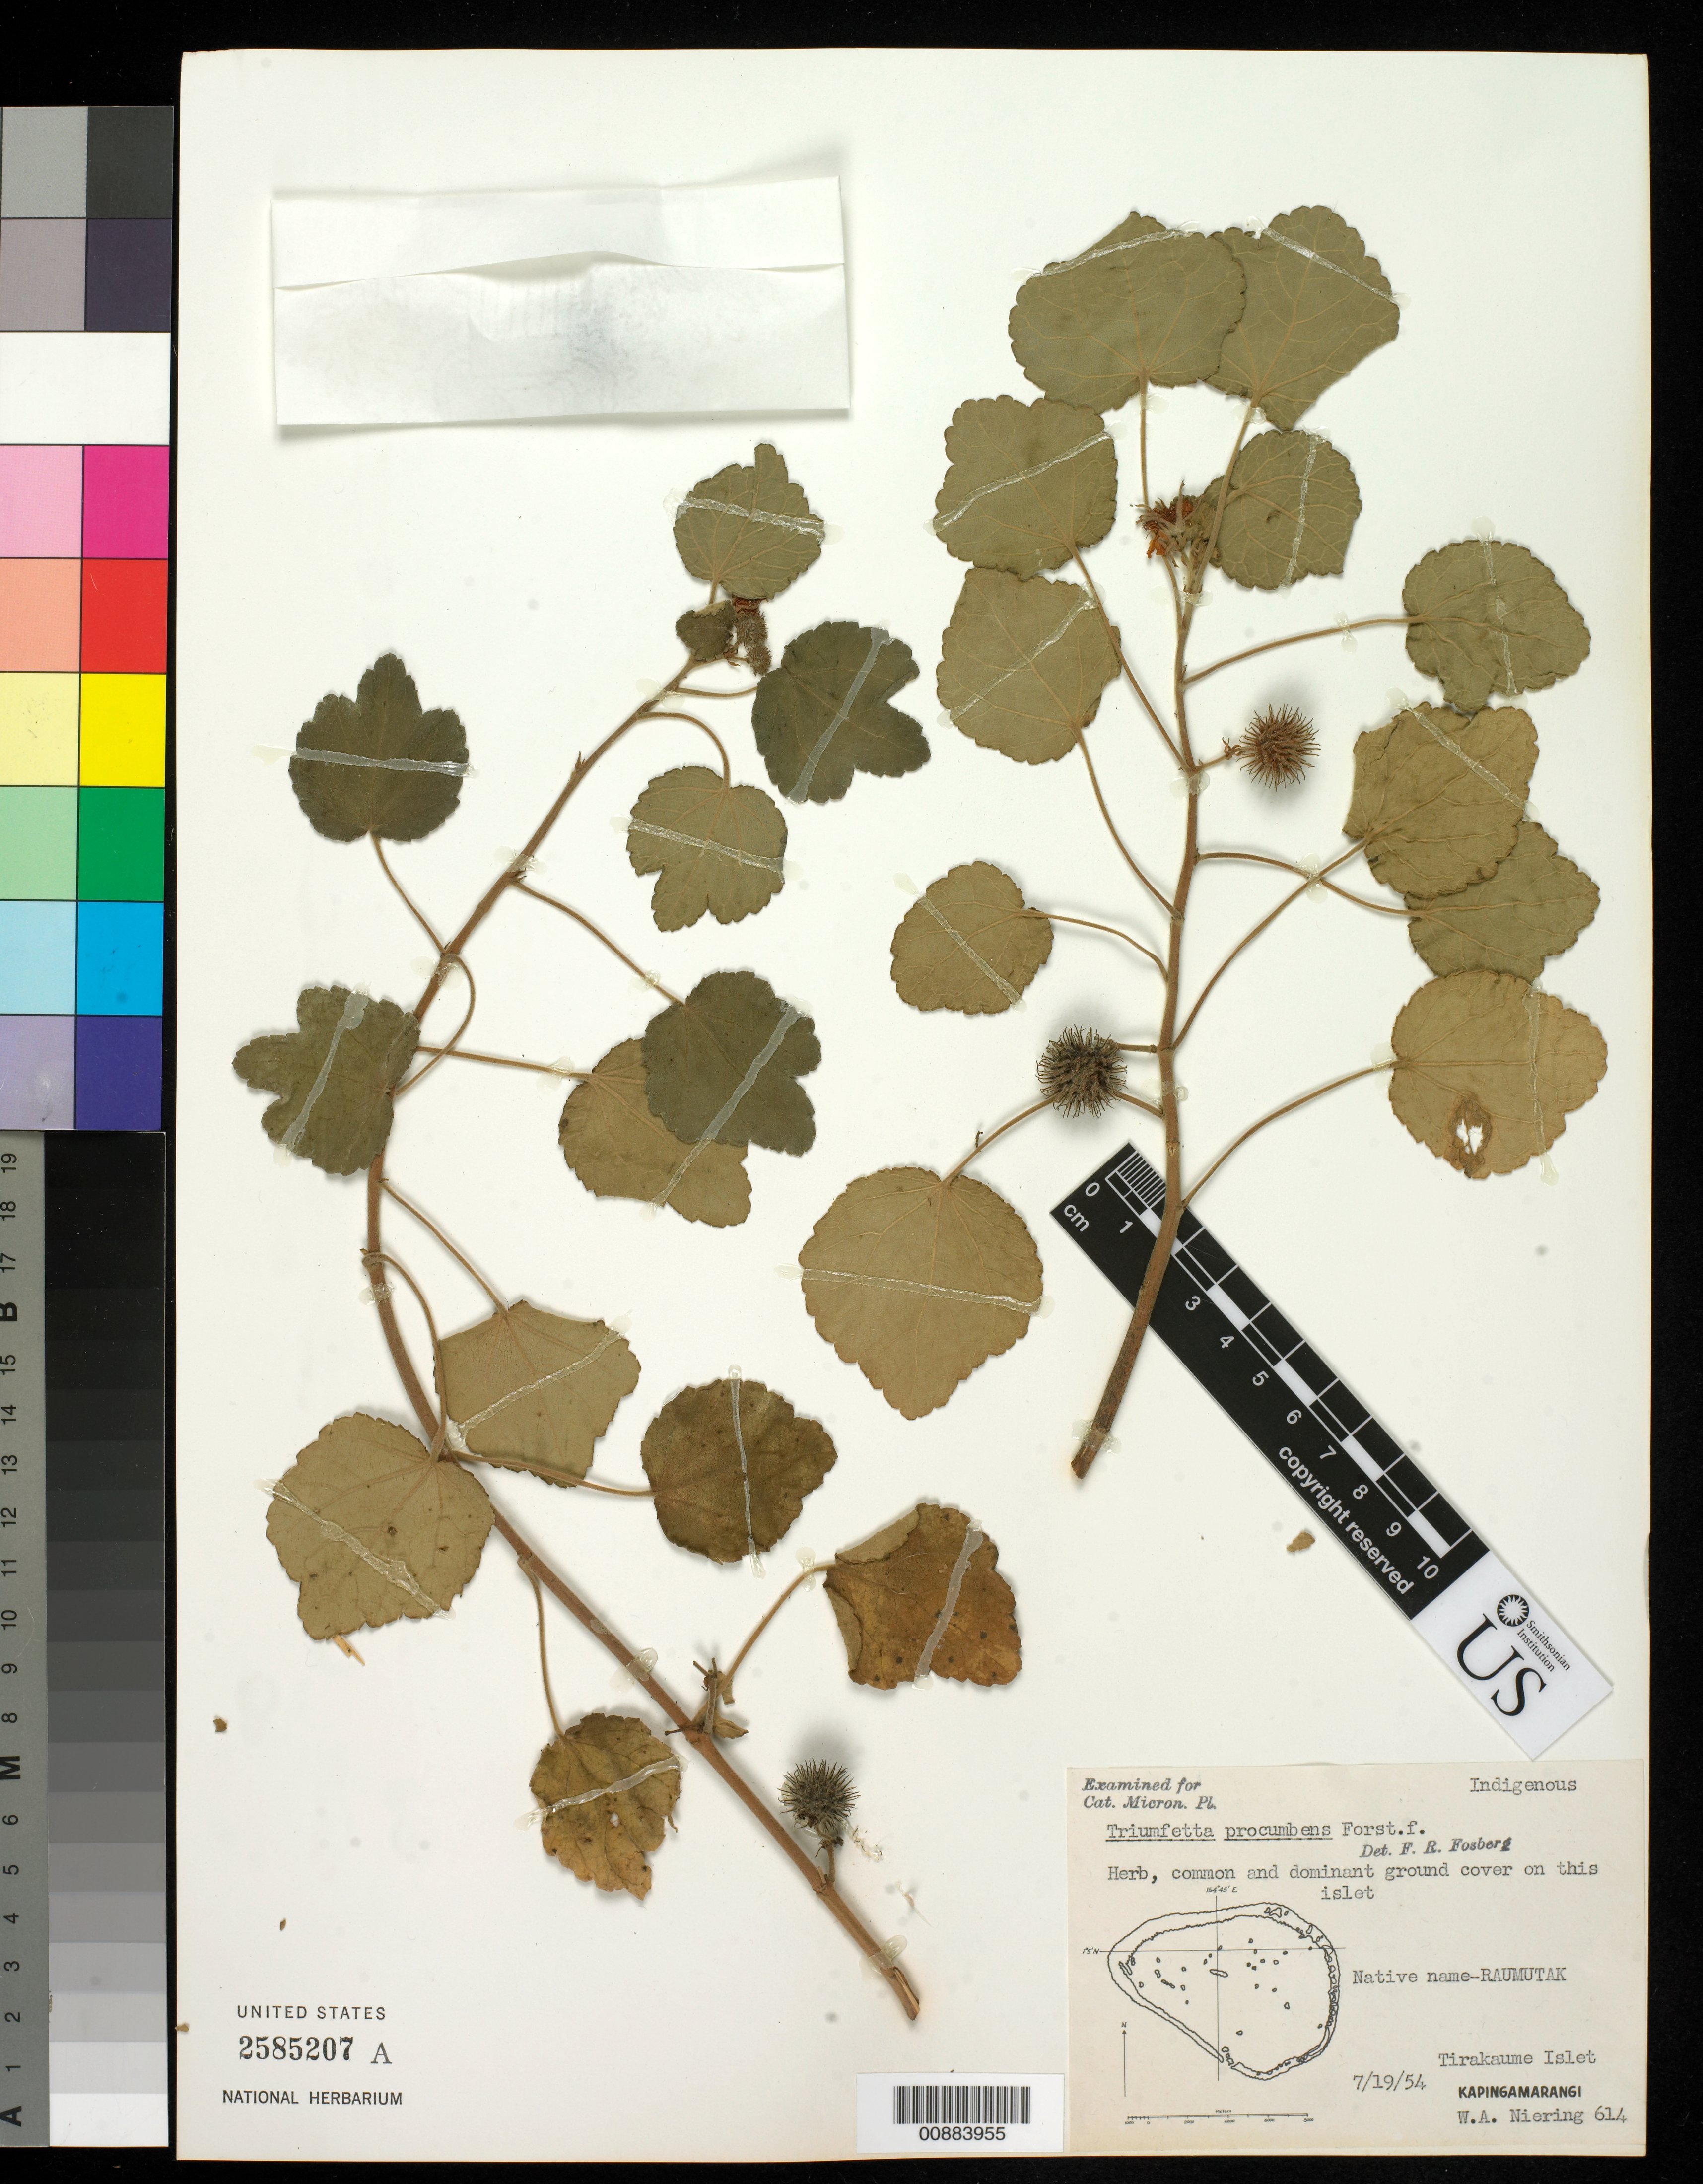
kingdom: Plantae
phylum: Tracheophyta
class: Magnoliopsida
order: Malvales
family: Malvaceae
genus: Triumfetta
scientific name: Triumfetta procumbens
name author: G. Forst.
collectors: W. Niering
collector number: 614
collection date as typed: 19 Jul 1954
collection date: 1954-07-19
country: Micronesia, Federated States of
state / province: Pohnpei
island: Kapingamarangi Atoll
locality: Tirakaume Islet, Kapingamarangi.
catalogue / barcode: US 2585207A